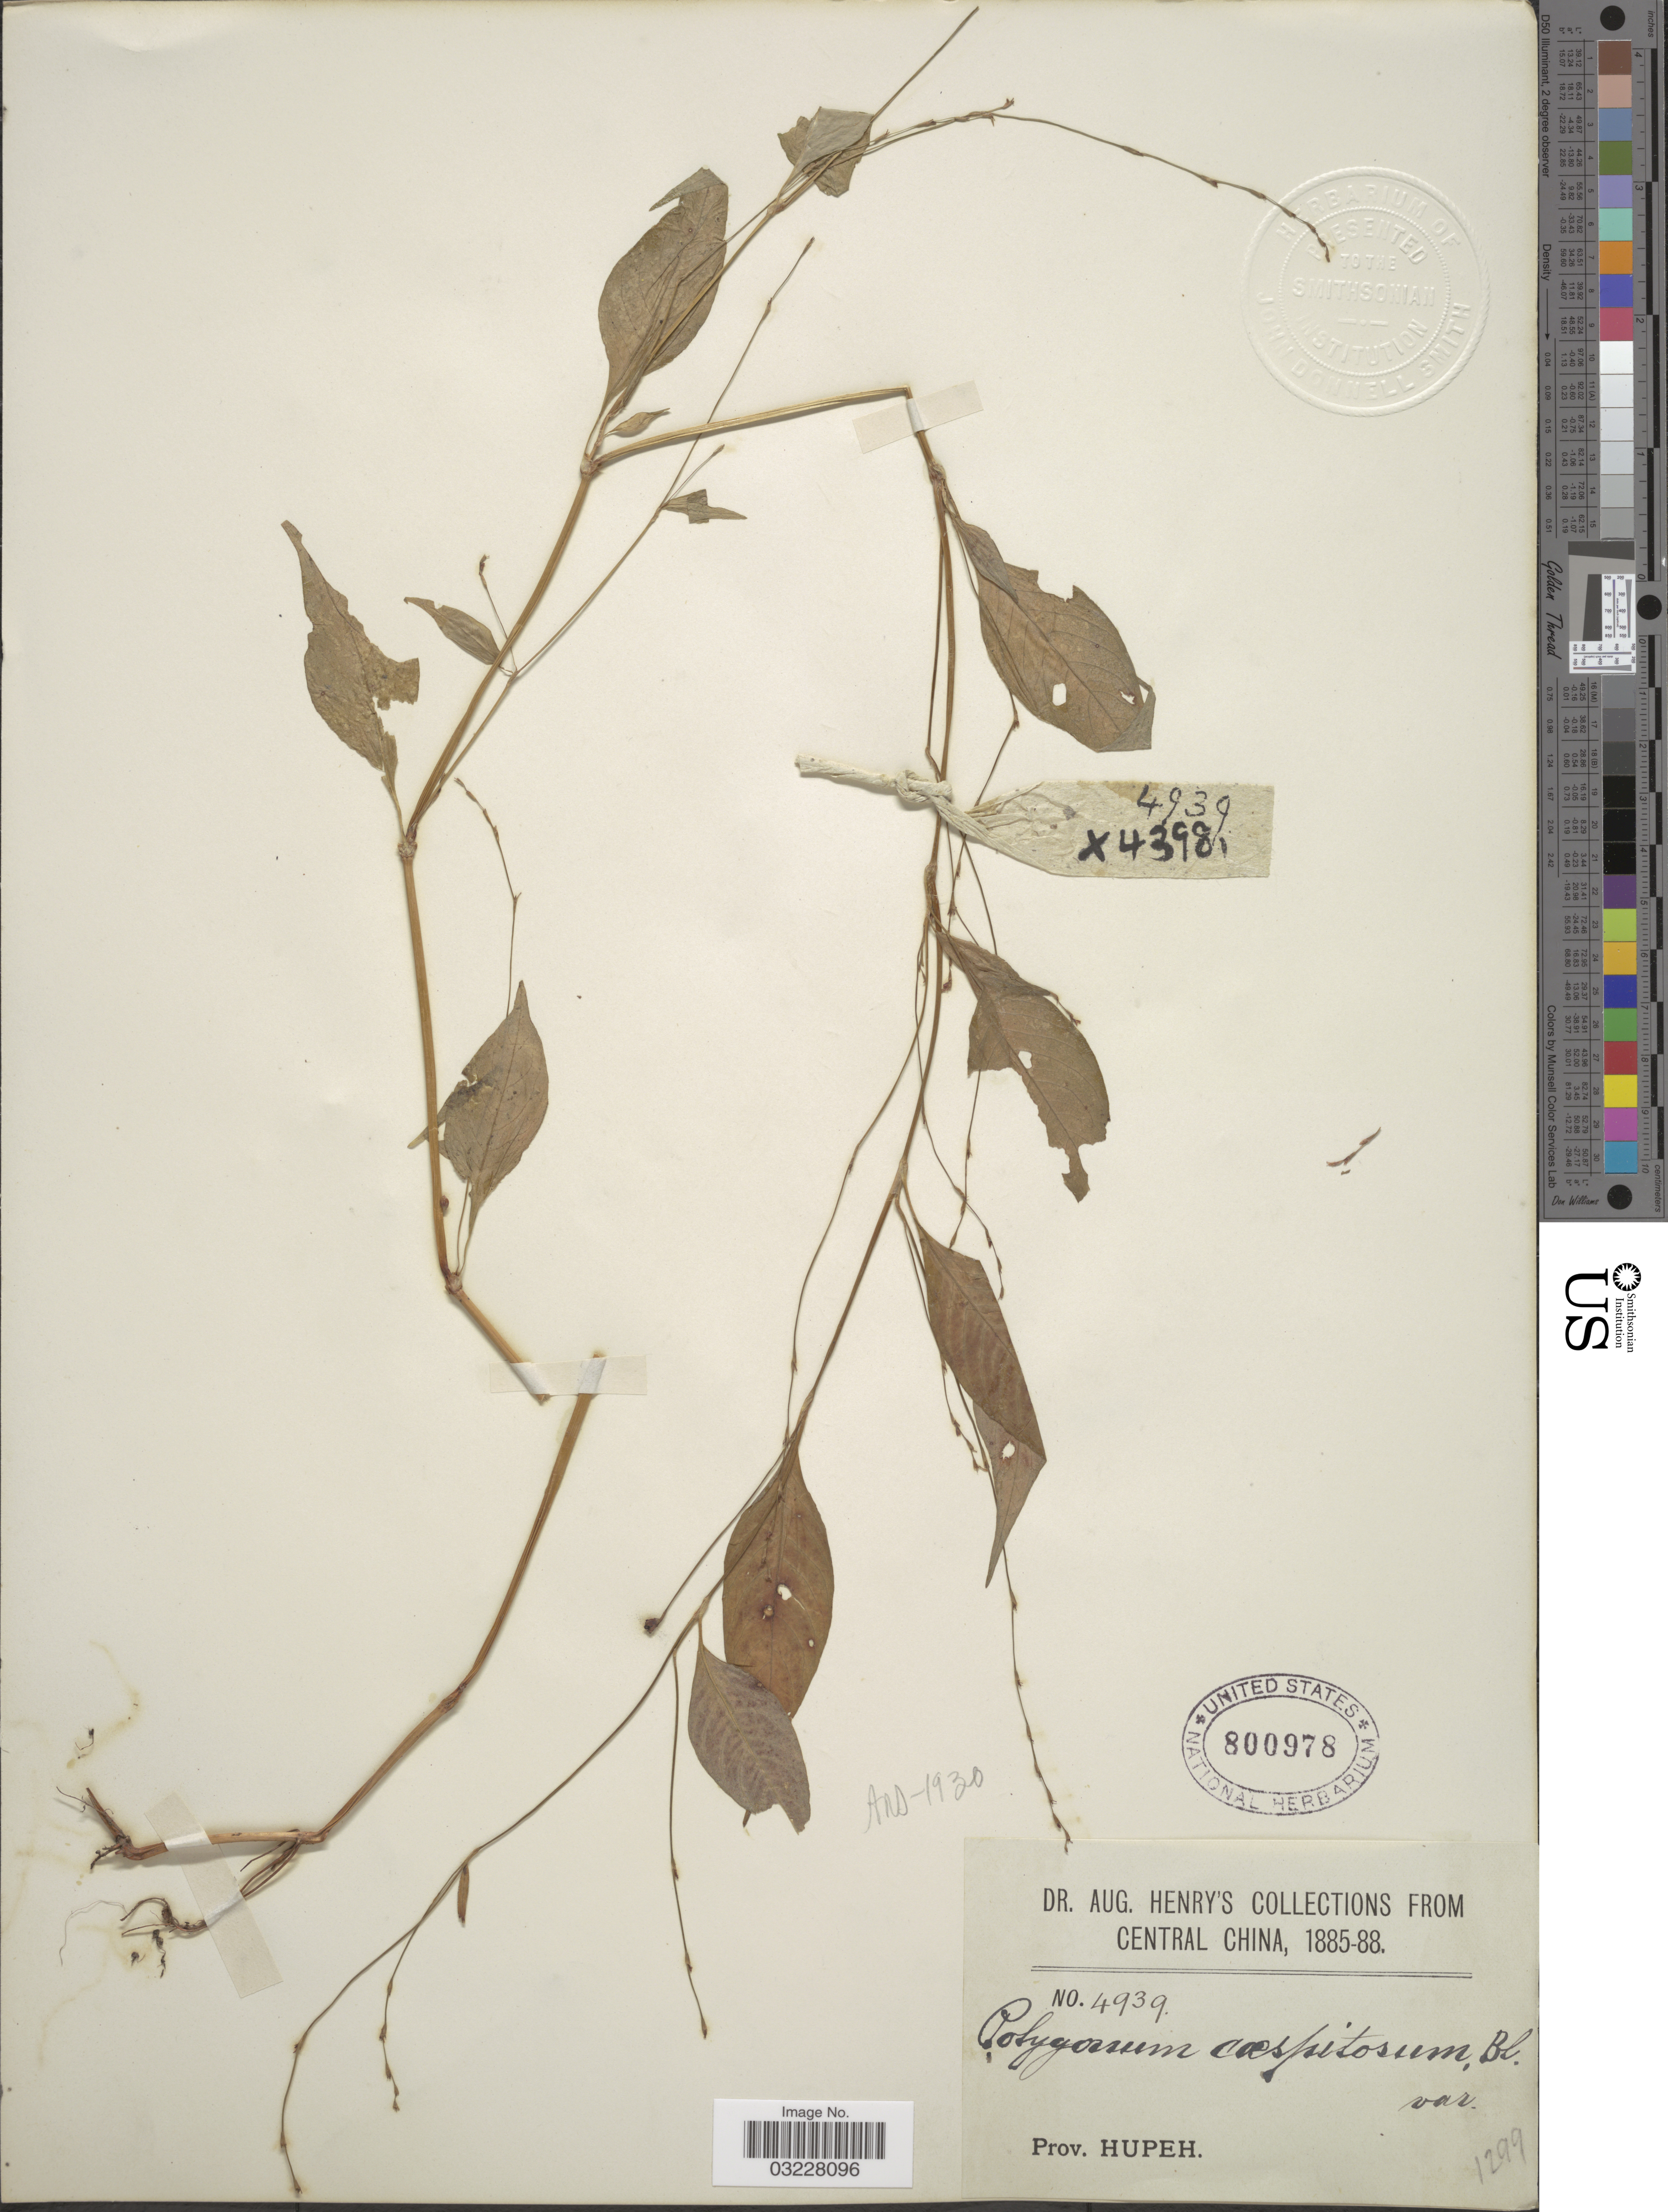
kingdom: Plantae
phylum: Tracheophyta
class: Magnoliopsida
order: Caryophyllales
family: Polygonaceae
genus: Polygonum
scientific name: Polygonum caespitosum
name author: Blume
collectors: A. Henry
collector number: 4939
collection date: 1885/1888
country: China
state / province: Hubei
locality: Central China, Prov. Hupeh.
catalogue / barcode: US 800978